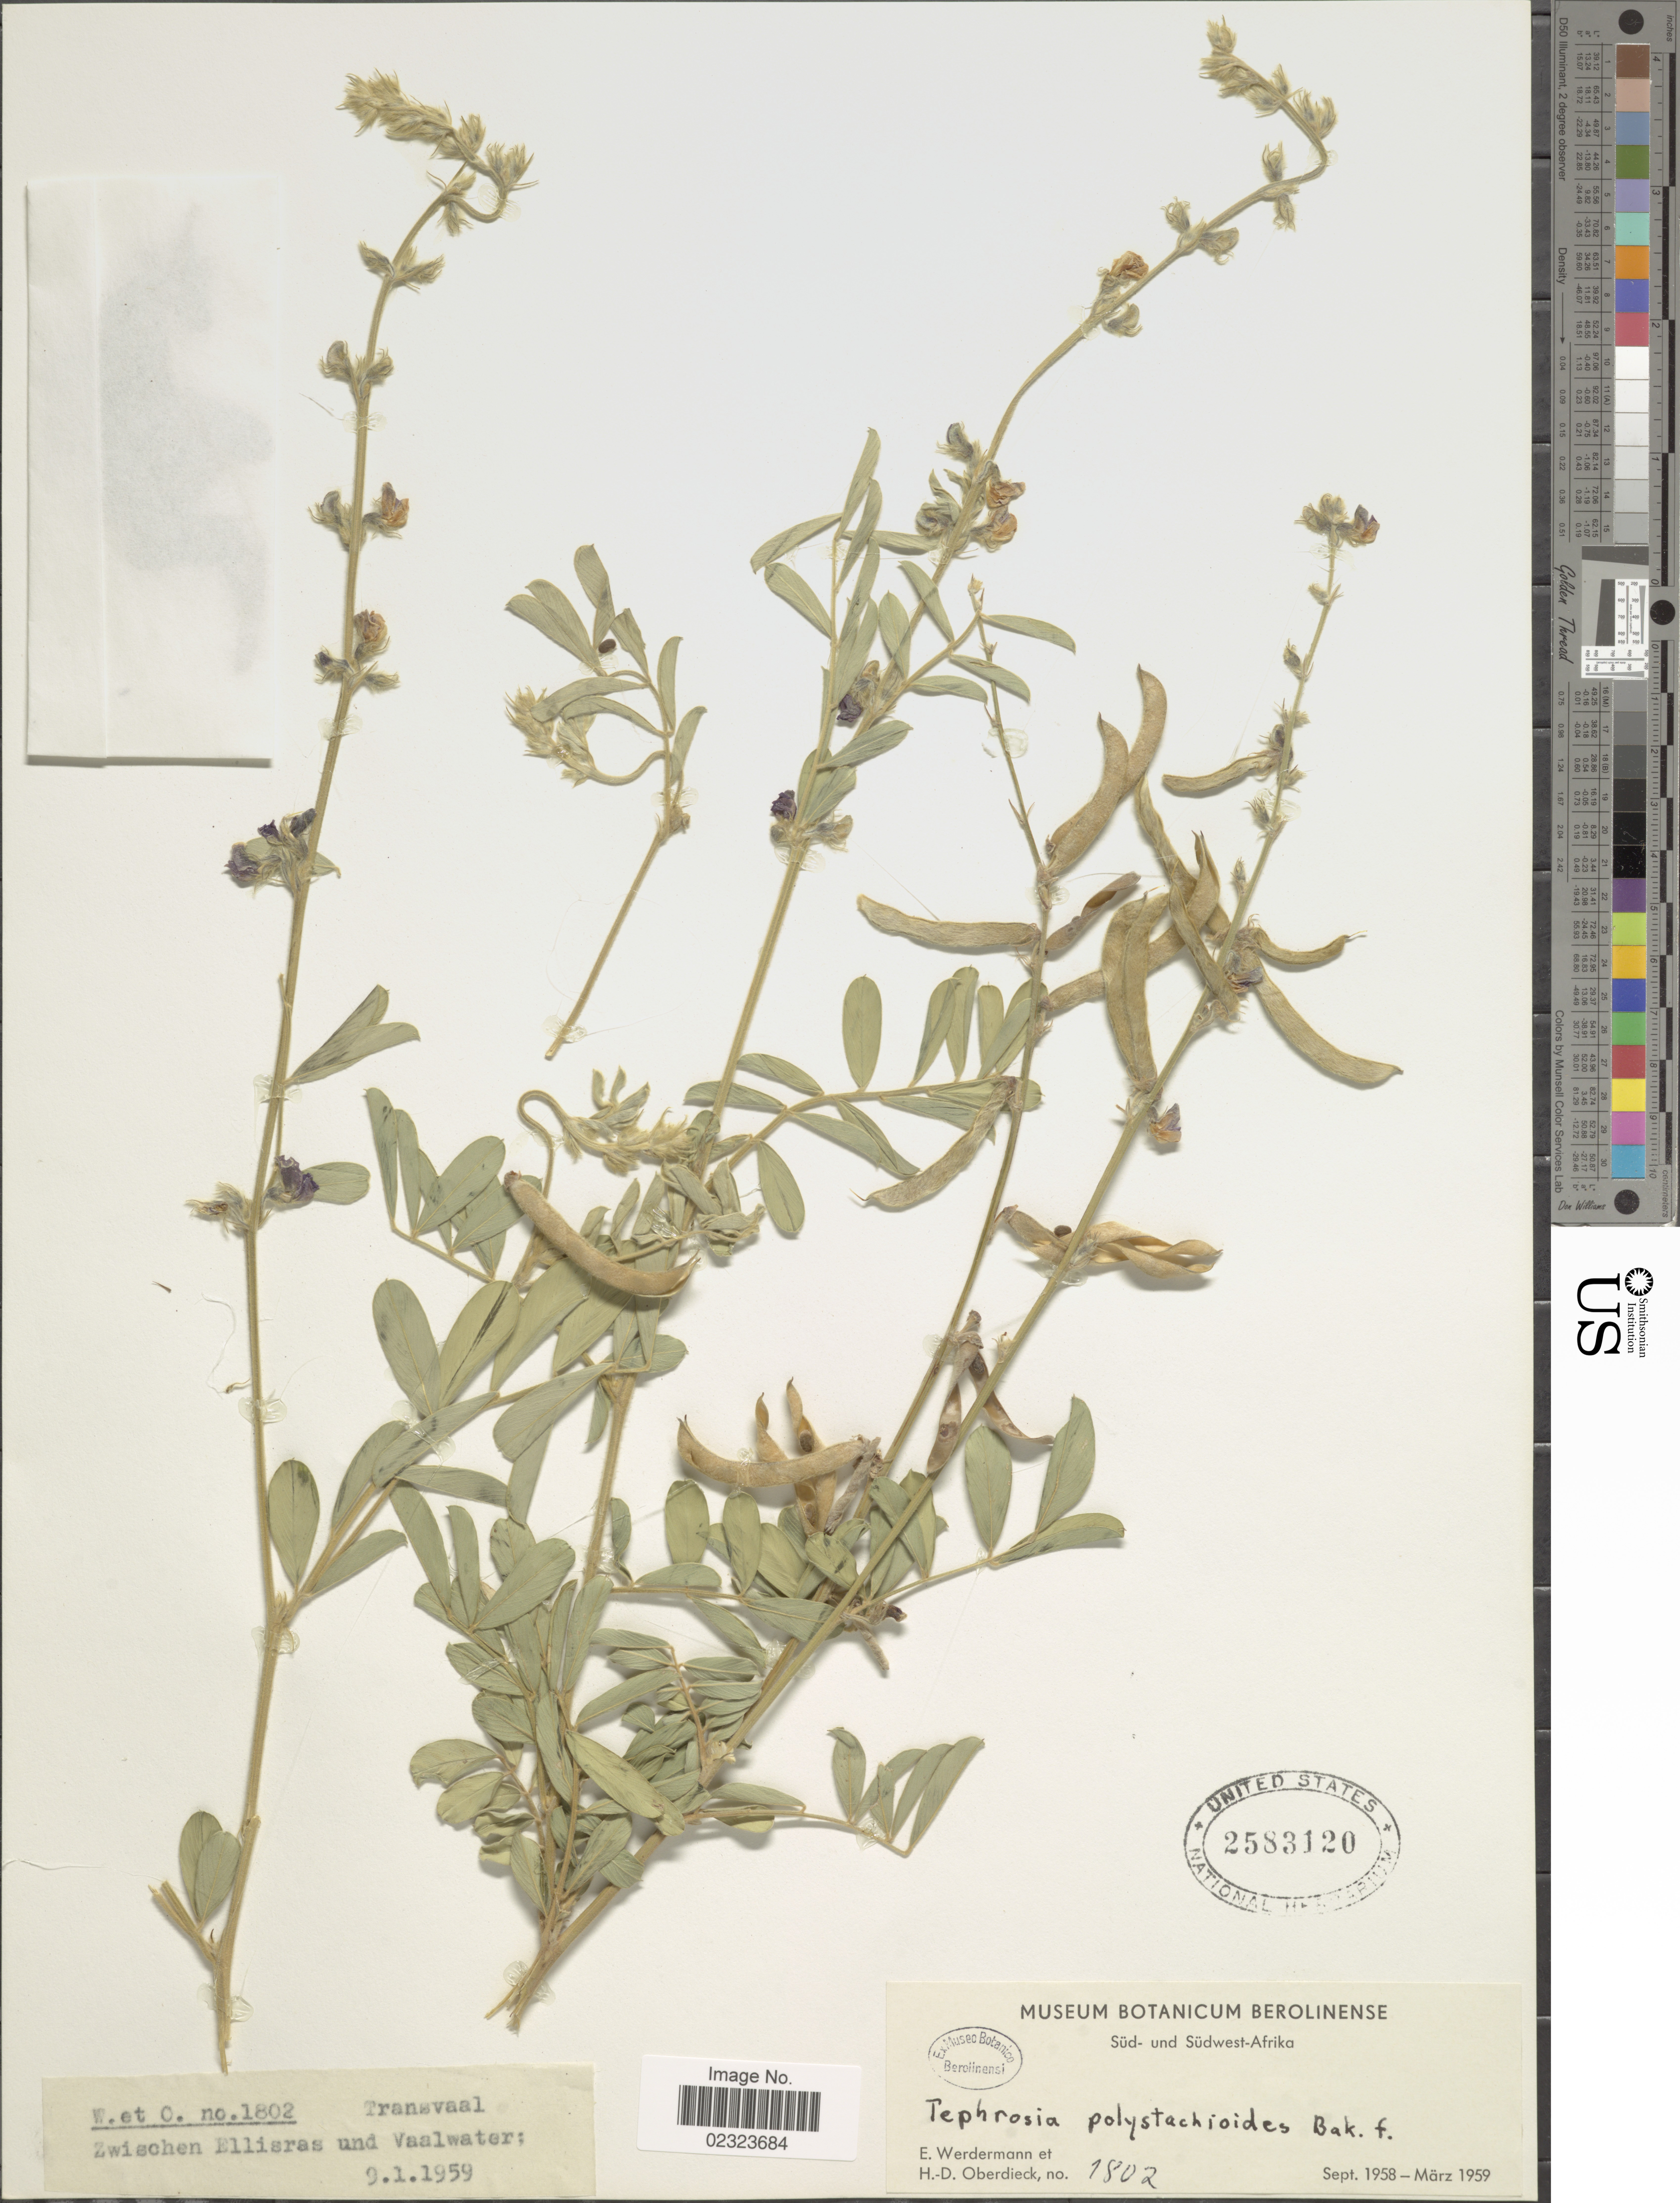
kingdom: Plantae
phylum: Tracheophyta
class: Magnoliopsida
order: Fabales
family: Fabaceae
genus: Tephrosia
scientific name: Tephrosia polystachyoides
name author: Baker f.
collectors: E. Werdermann & H. Oberdieck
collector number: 1802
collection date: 1959-01-09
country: South Africa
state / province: Limpopo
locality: Süd-und Südwest-Afrika, Transvaal, Zwischen Ellisras und Vaalwater.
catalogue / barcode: US 2583120